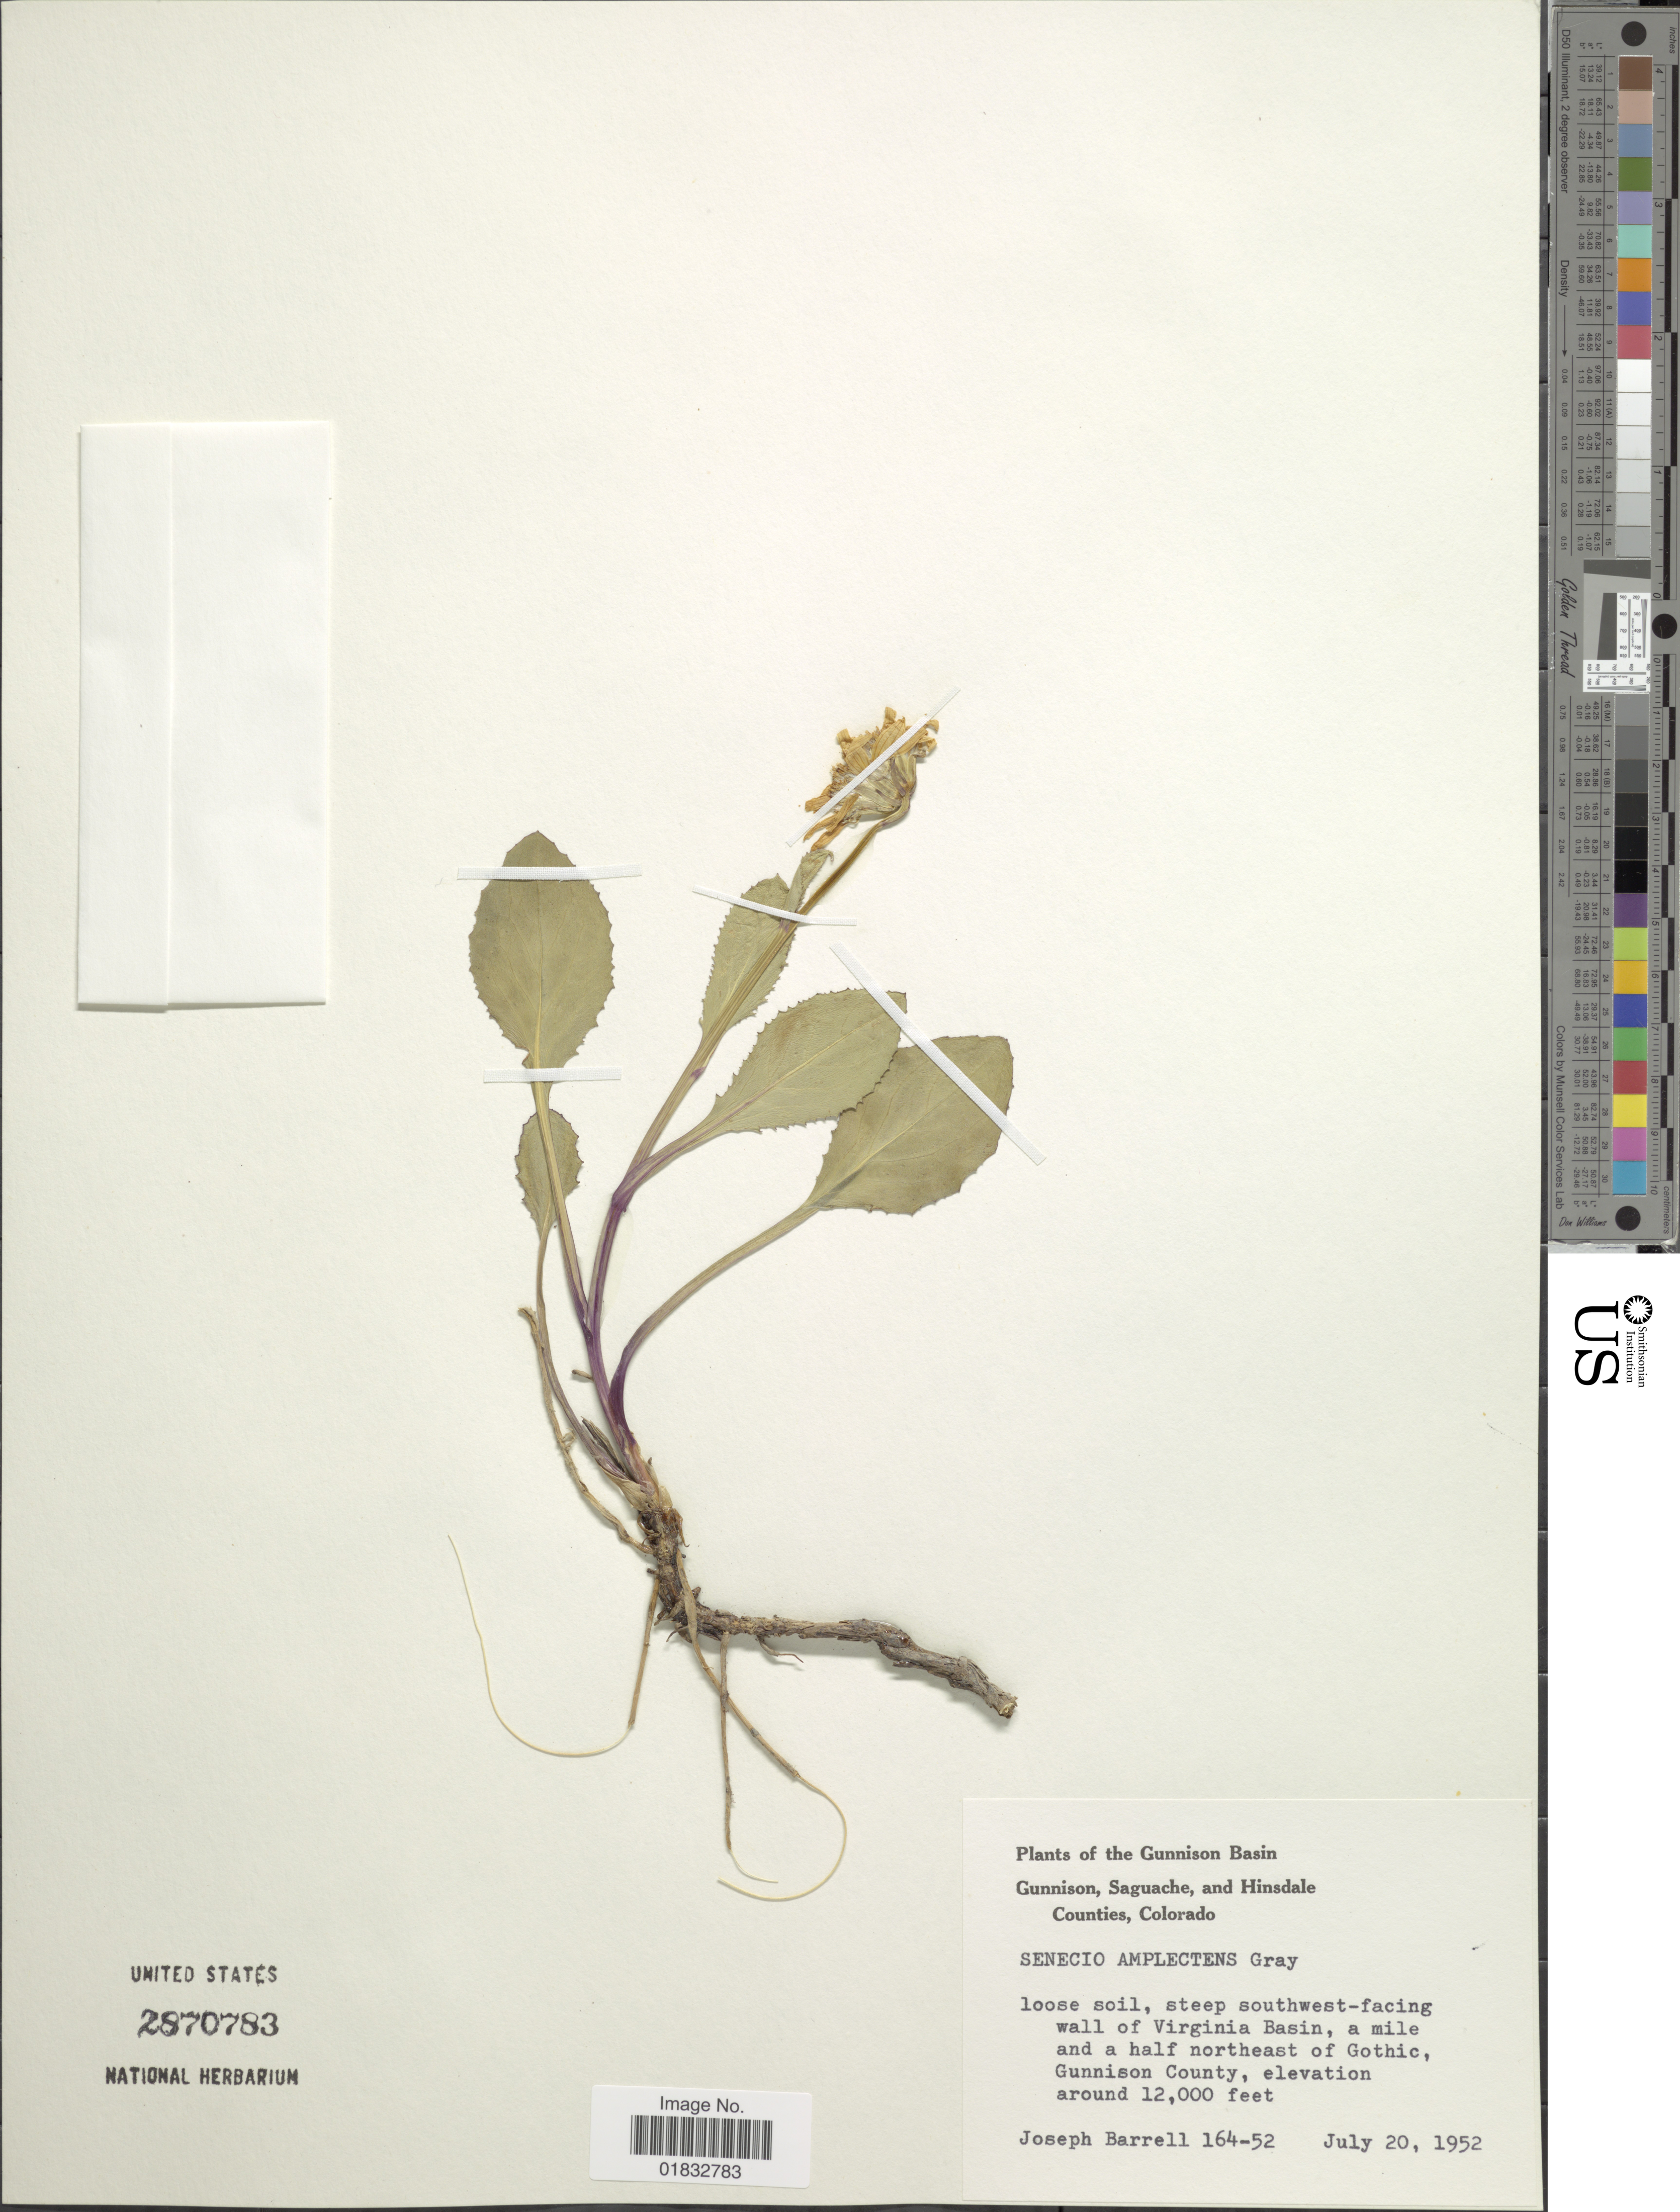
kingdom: Plantae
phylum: Tracheophyta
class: Magnoliopsida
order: Asterales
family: Asteraceae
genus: Senecio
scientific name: Senecio amplectens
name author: A. Gray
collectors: J. Barrell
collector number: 164-52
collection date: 1952-07-20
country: United States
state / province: Colorado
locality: The Gunnison Basin Gunnison, Saguache, and Hinsdale Counties, steep, southwest-facing wall of Virginia Basin, a mile and a half northeast of Gothic, Gunnison County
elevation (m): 3658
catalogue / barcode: US 2870783